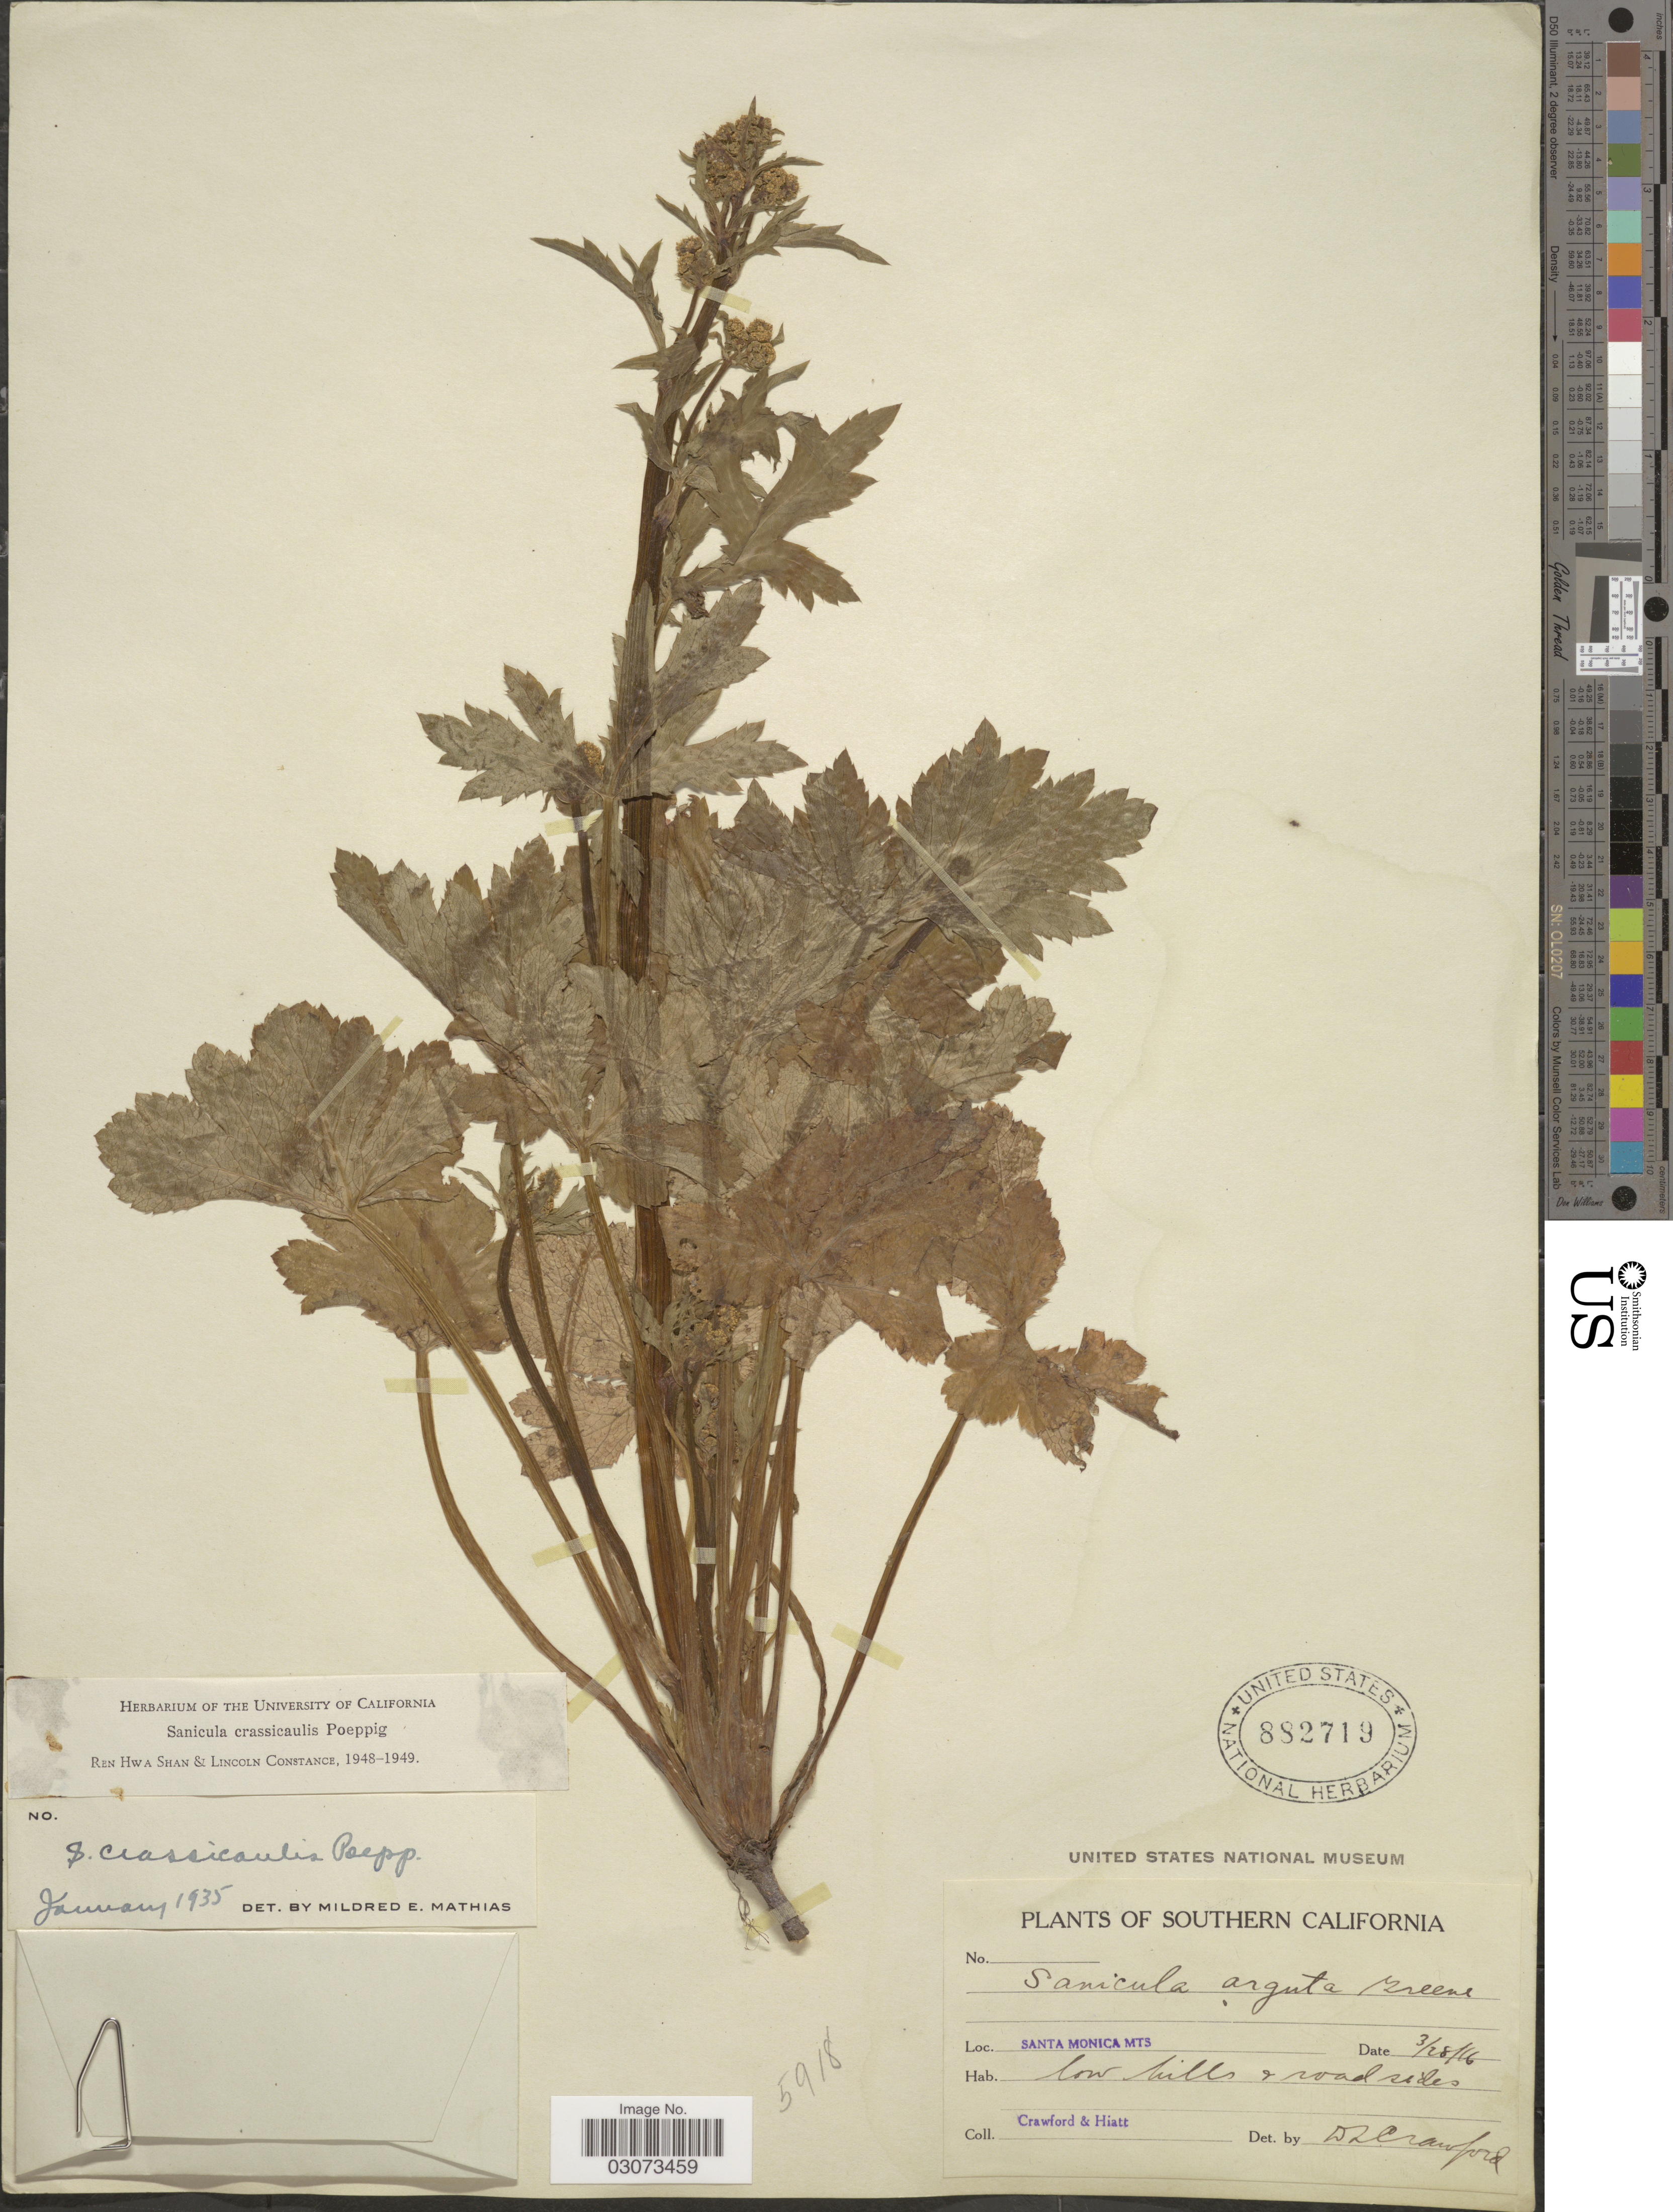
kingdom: Plantae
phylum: Tracheophyta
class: Magnoliopsida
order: Apiales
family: Apiaceae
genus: Sanicula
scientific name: Sanicula crassicaulis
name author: Poepp. ex DC.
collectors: Crawford & Hiatt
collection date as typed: Transcribed d/m/y: 28/3/16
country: United States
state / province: California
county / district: Los Angeles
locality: Southern California. Santa Monica Mts.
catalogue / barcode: US 882719